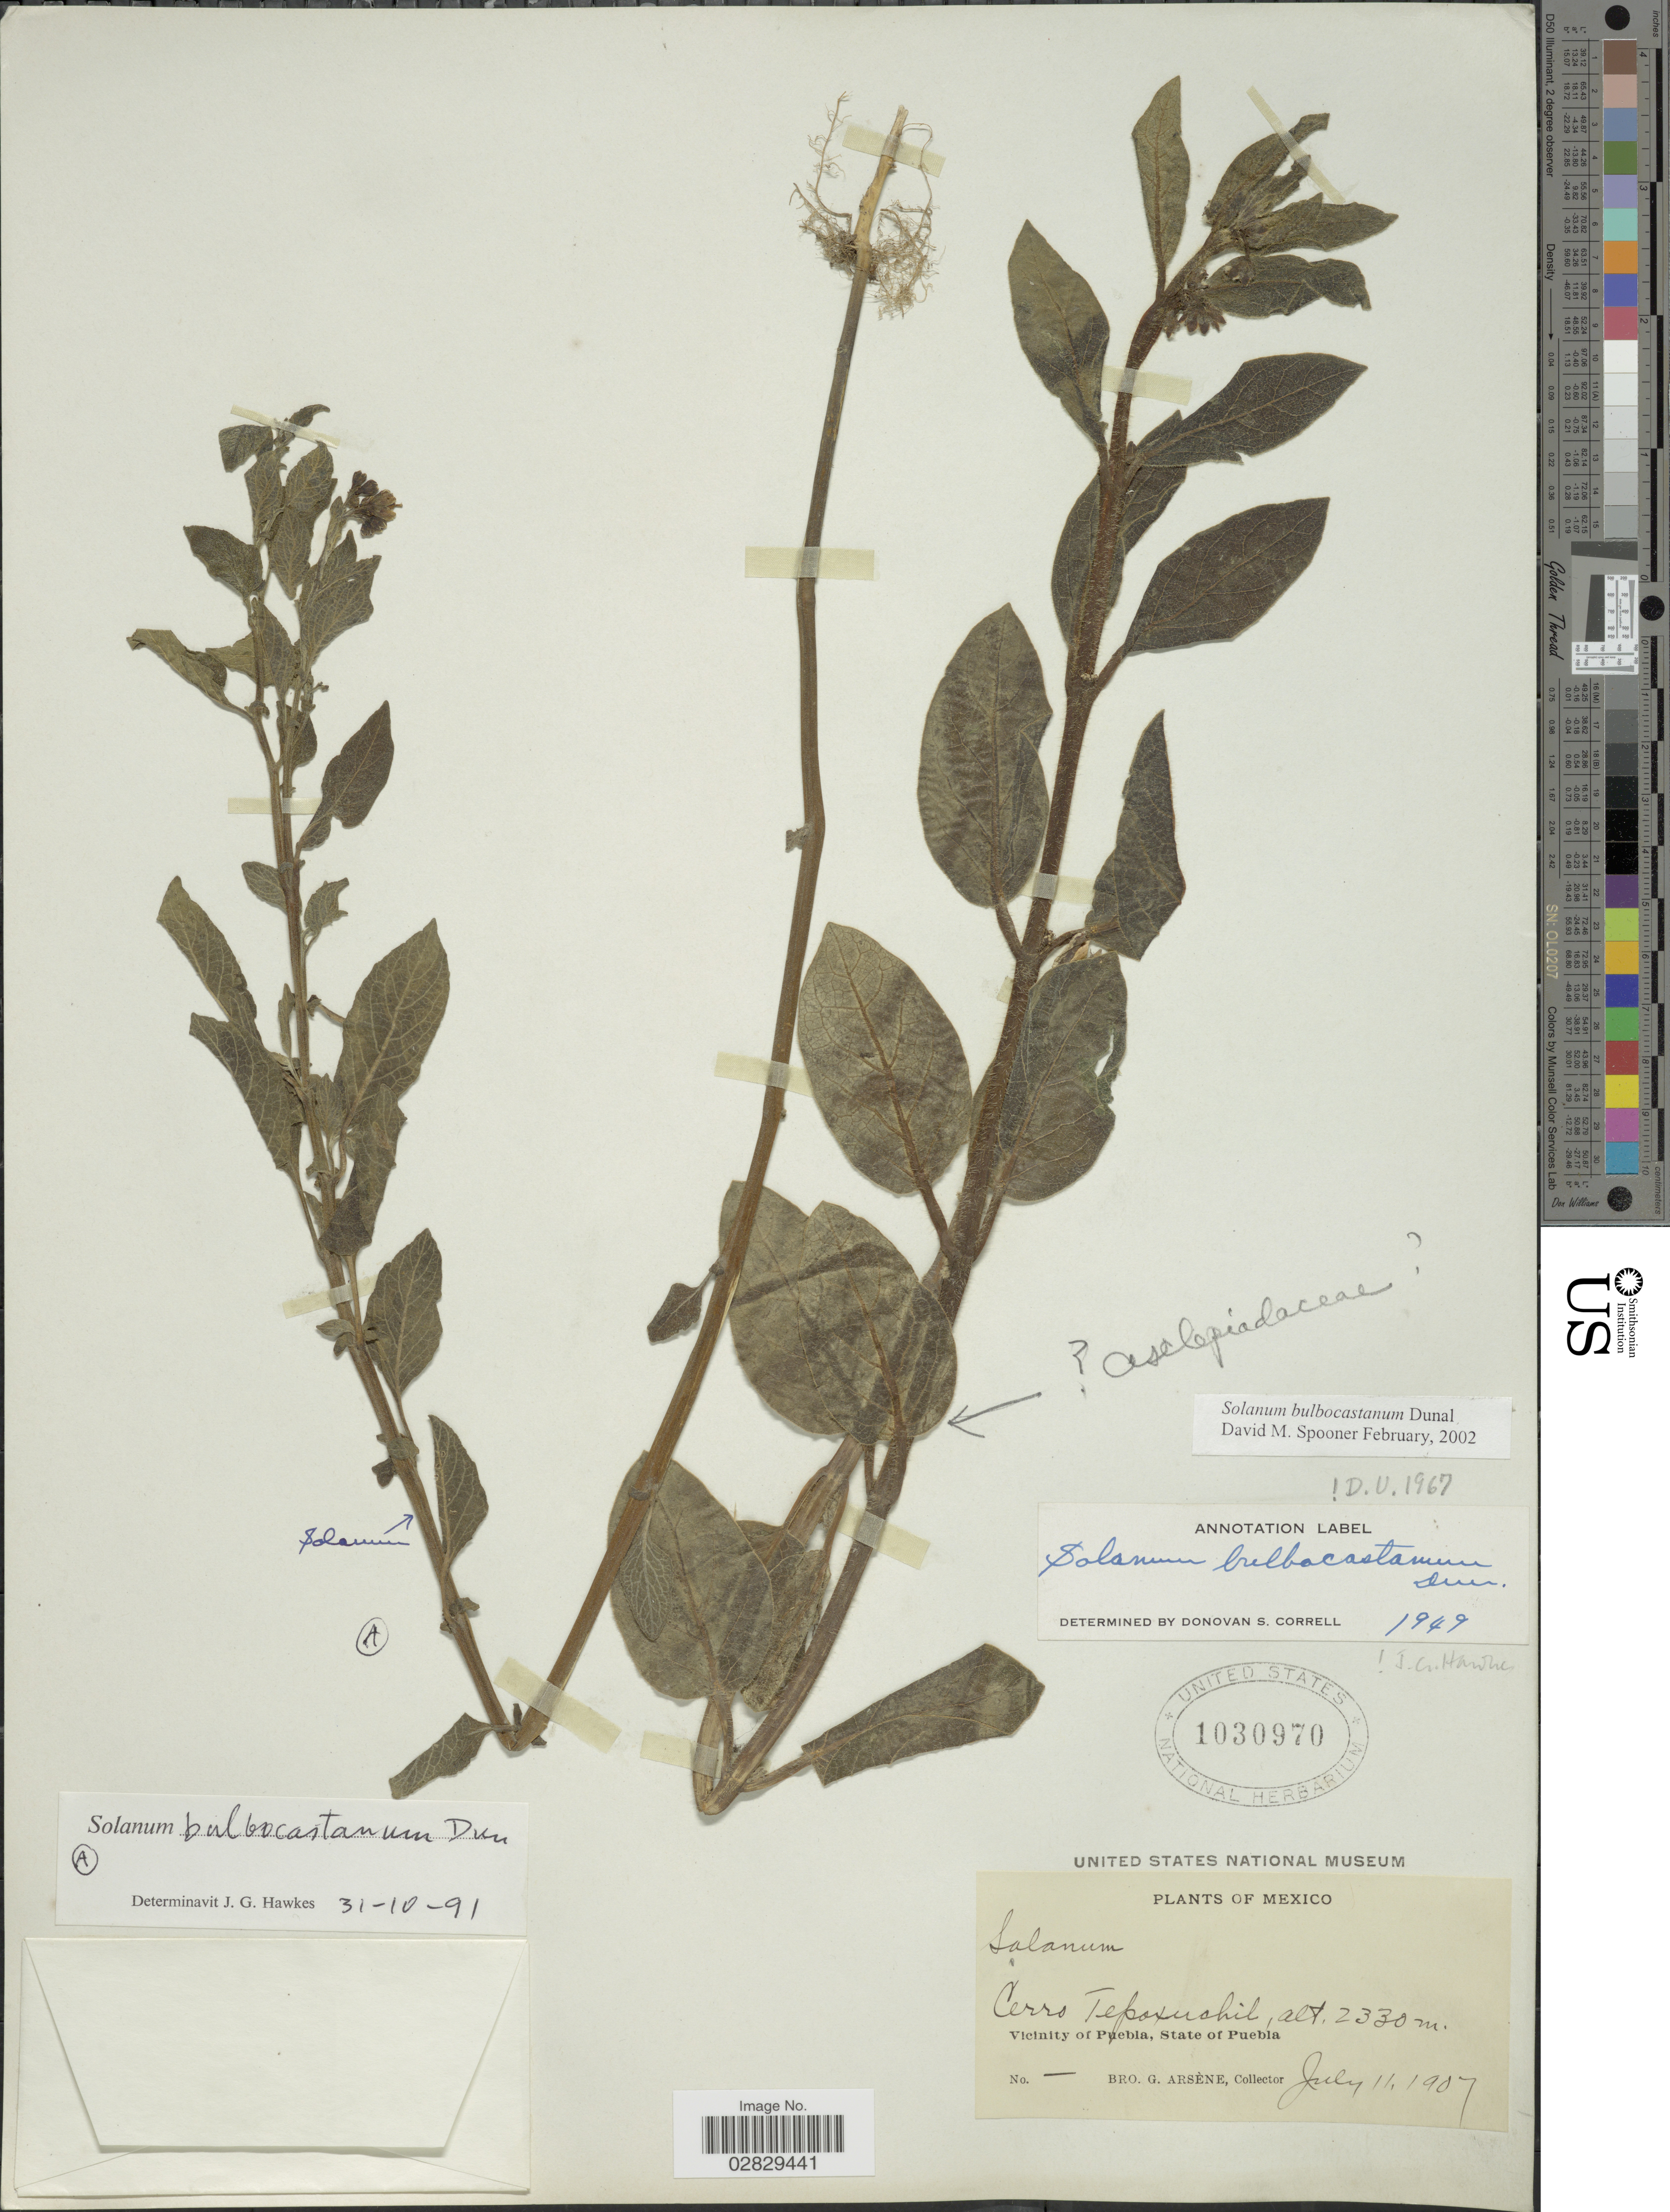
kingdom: Plantae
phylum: Tracheophyta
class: Magnoliopsida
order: Solanales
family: Solanaceae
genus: Solanum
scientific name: Solanum bulbocastanum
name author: Dunal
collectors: Bro. G. Arsène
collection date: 1907-07-11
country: Mexico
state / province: Puebla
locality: Cerro Tepoxushil. Vicinity of Puebla.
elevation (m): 2330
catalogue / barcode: US 1030970